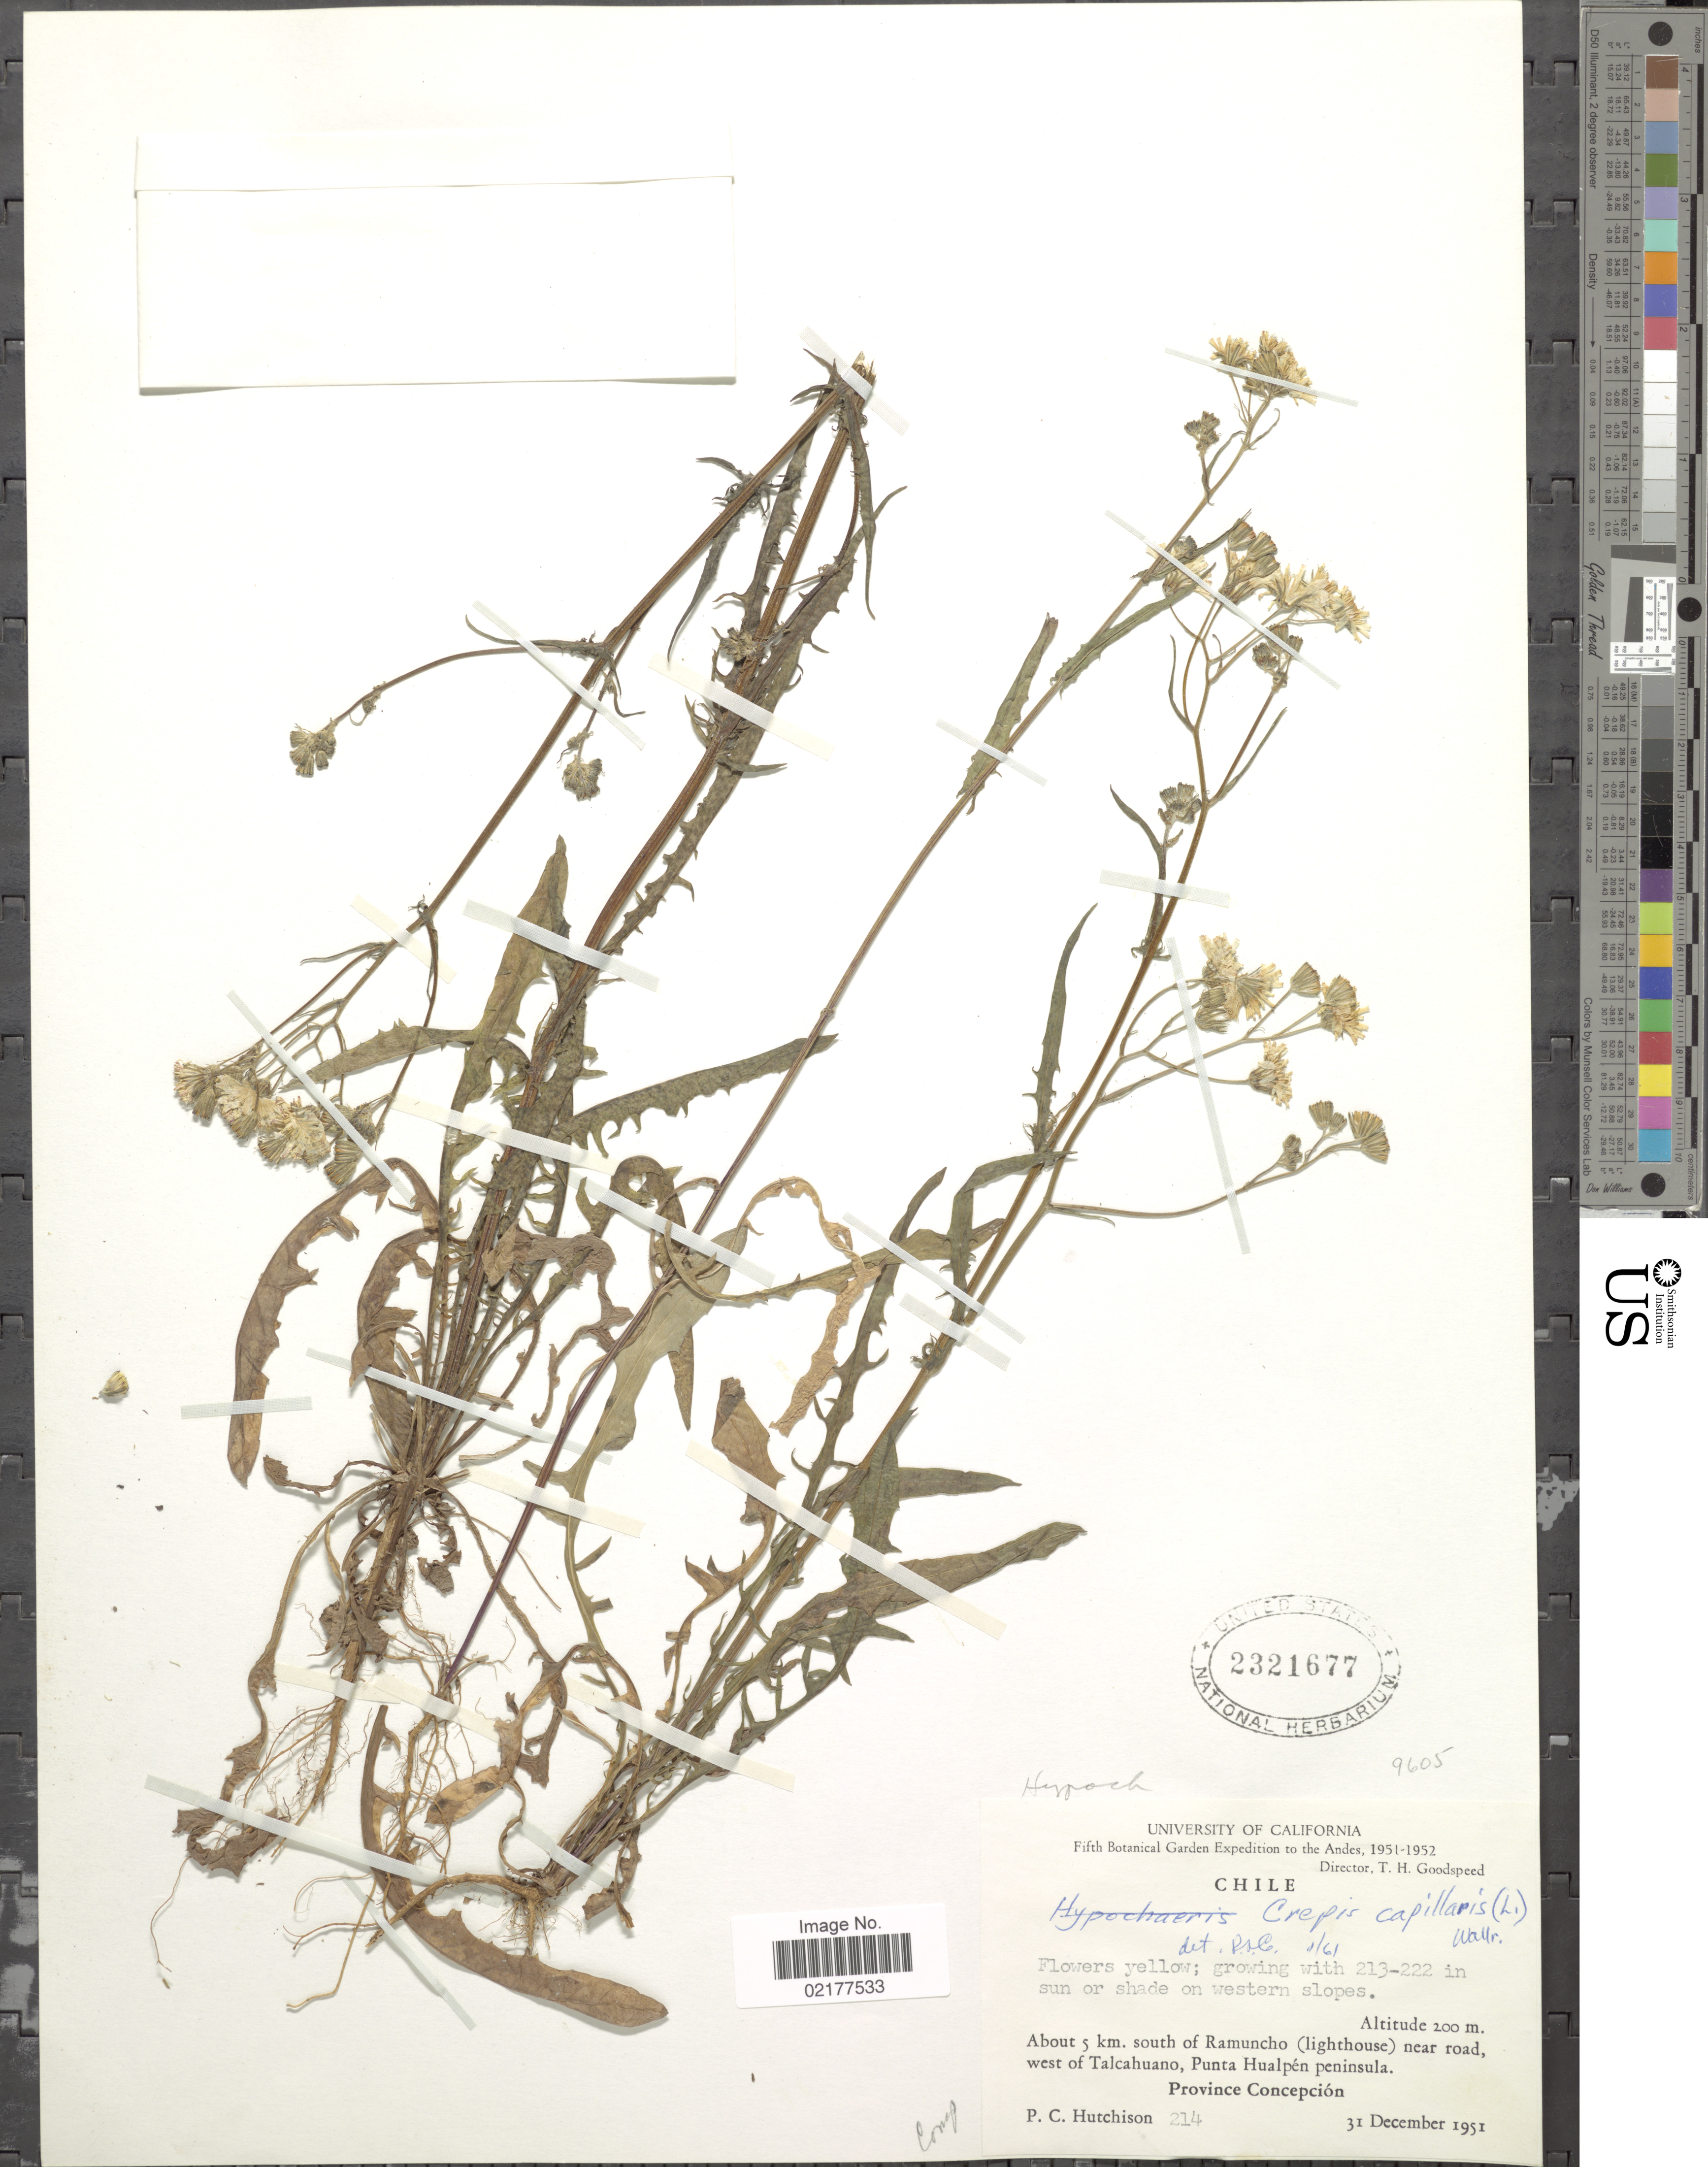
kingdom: Plantae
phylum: Tracheophyta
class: Magnoliopsida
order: Asterales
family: Asteraceae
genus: Crepis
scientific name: Crepis capillaris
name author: (L.) Wallr.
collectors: P. C. Hutchison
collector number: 214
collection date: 1951-12-13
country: Chile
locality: Andes. About 5 km. south of Ramuncho (lighthouse) near road, west of Talcahuano, Punta Hualpén peninsula. Province Concepción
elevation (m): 200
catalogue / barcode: US 2321677